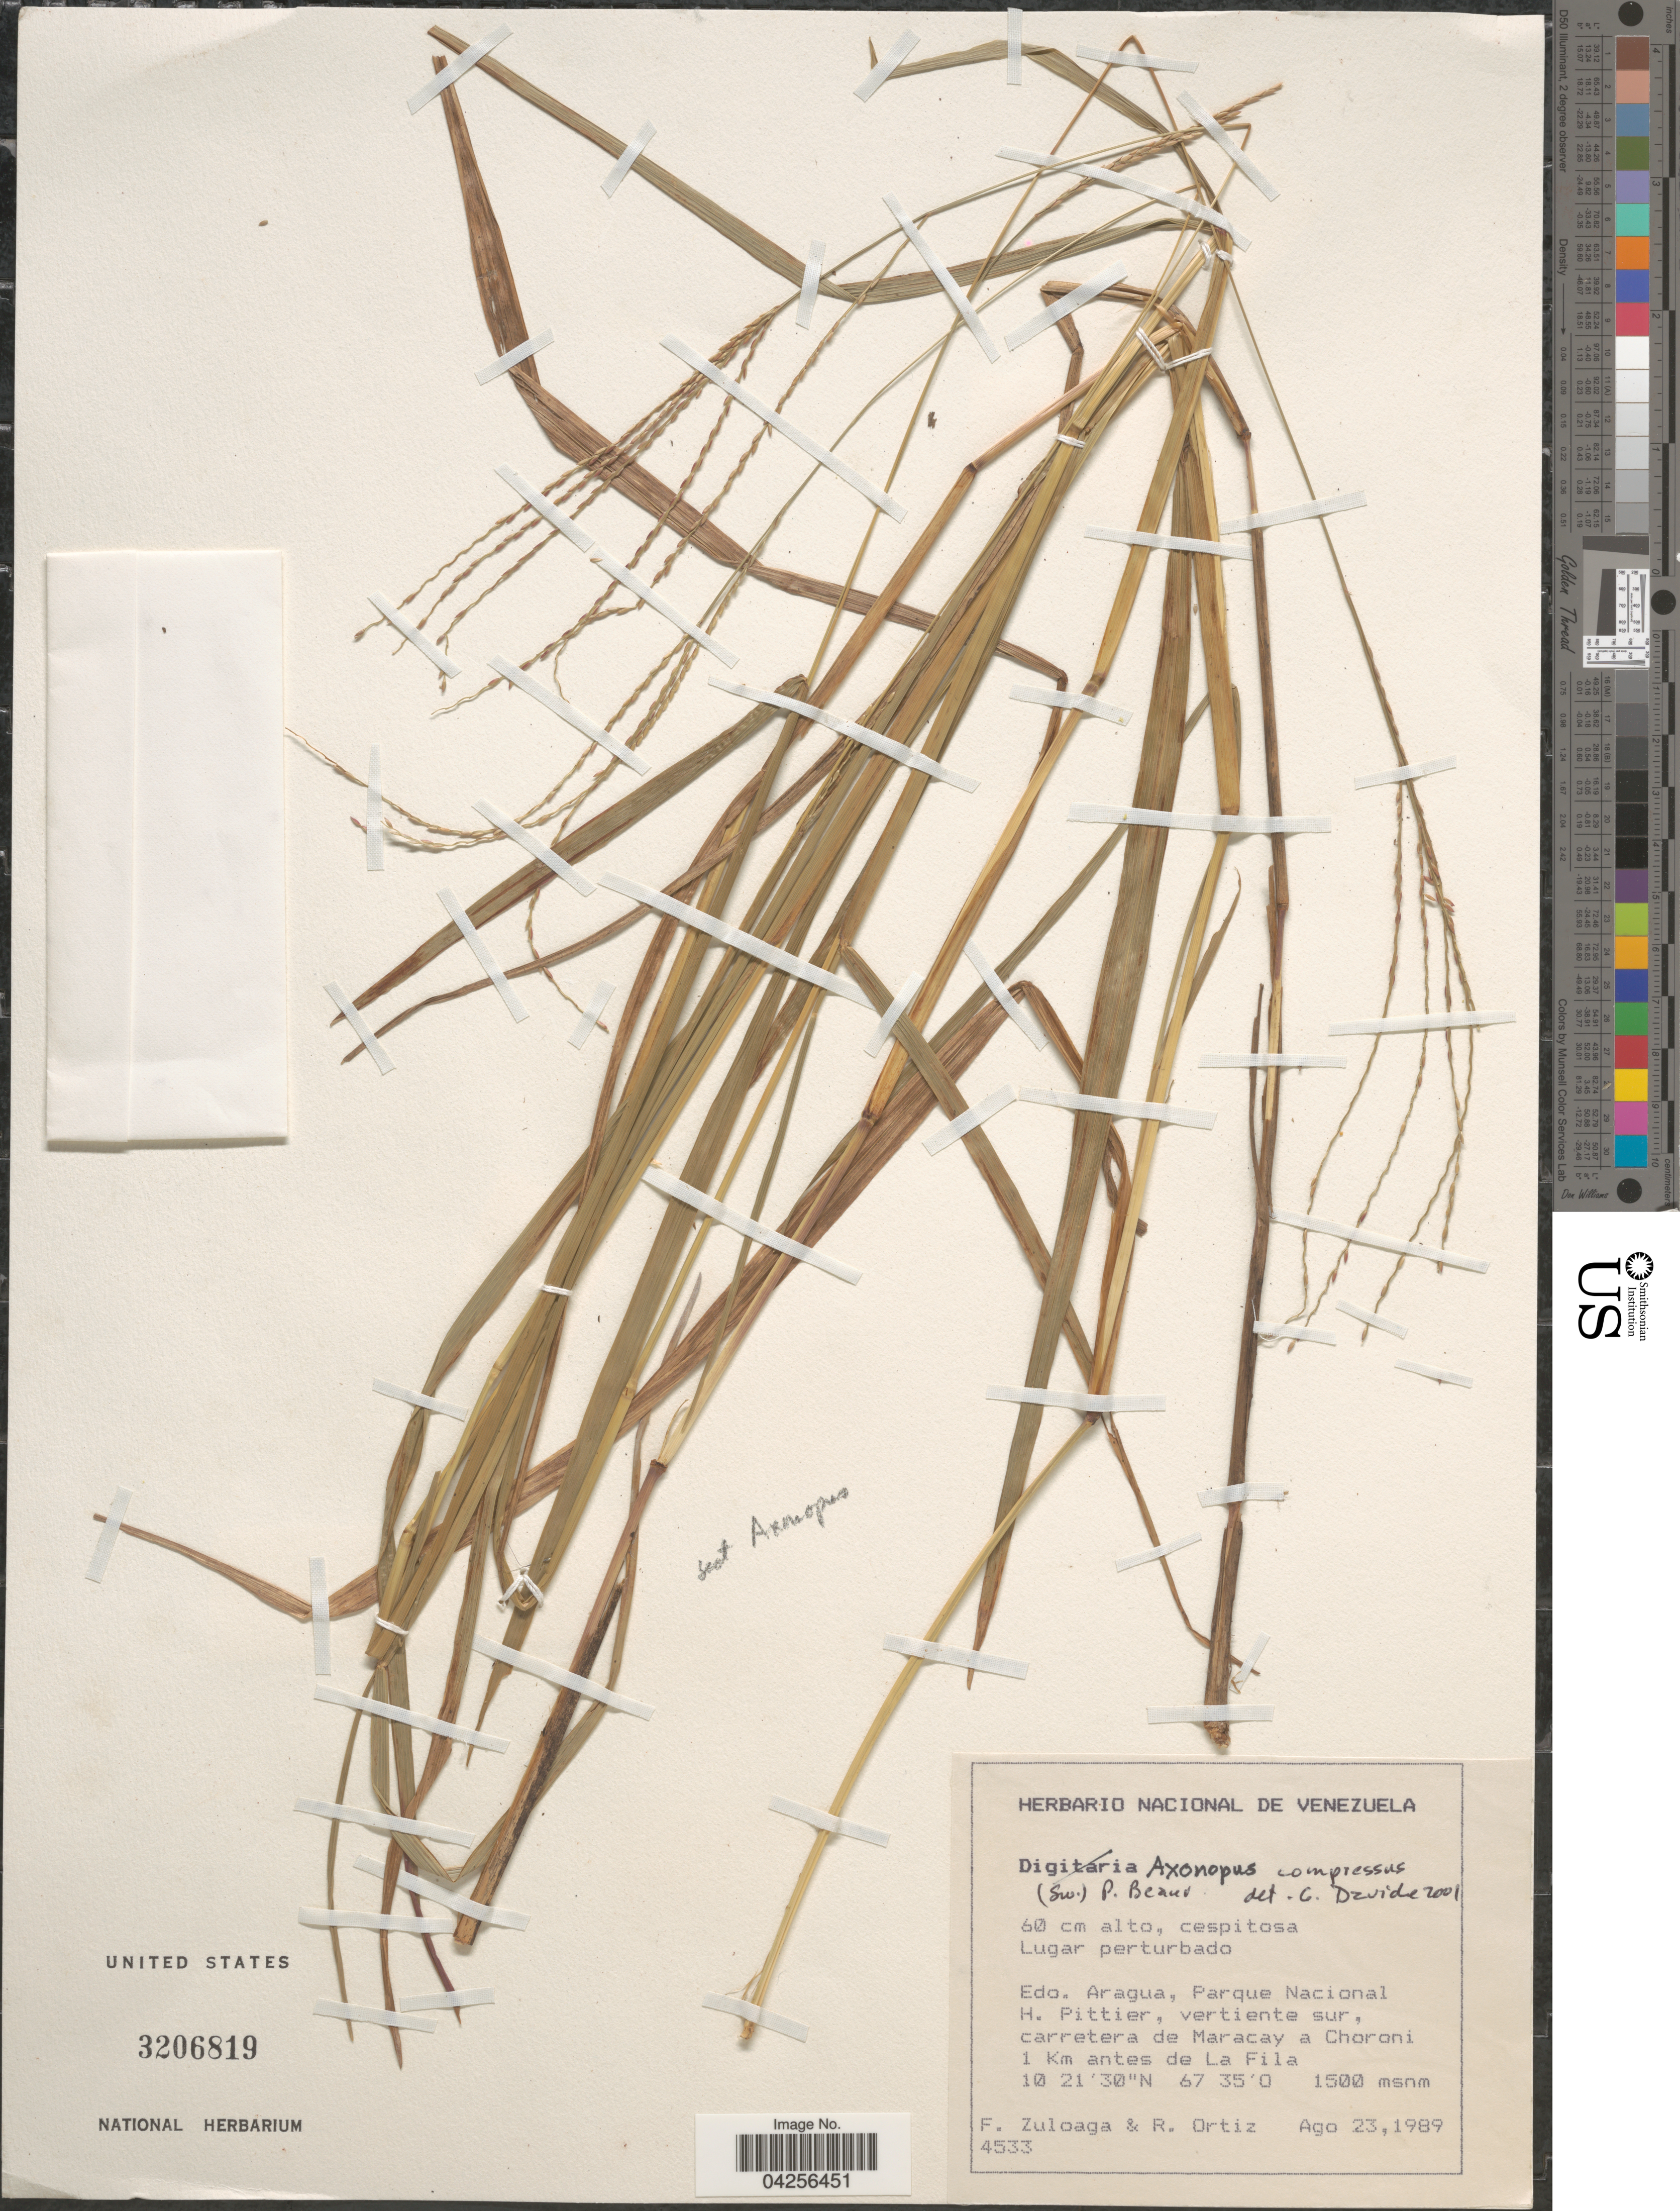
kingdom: Plantae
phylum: Tracheophyta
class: Liliopsida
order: Poales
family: Poaceae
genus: Axonopus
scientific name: Axonopus compressus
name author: (Sw.) P. Beauv.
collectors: F. Zuloaga & R. Ortiz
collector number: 4533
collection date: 1989-08-23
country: Venezuela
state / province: Aragua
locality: Parque Nacional H. Pittier, vertiente sur, carretera de Maracay a Choroni 1 Km antes de La Fila.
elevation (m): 1500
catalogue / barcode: US 3206819